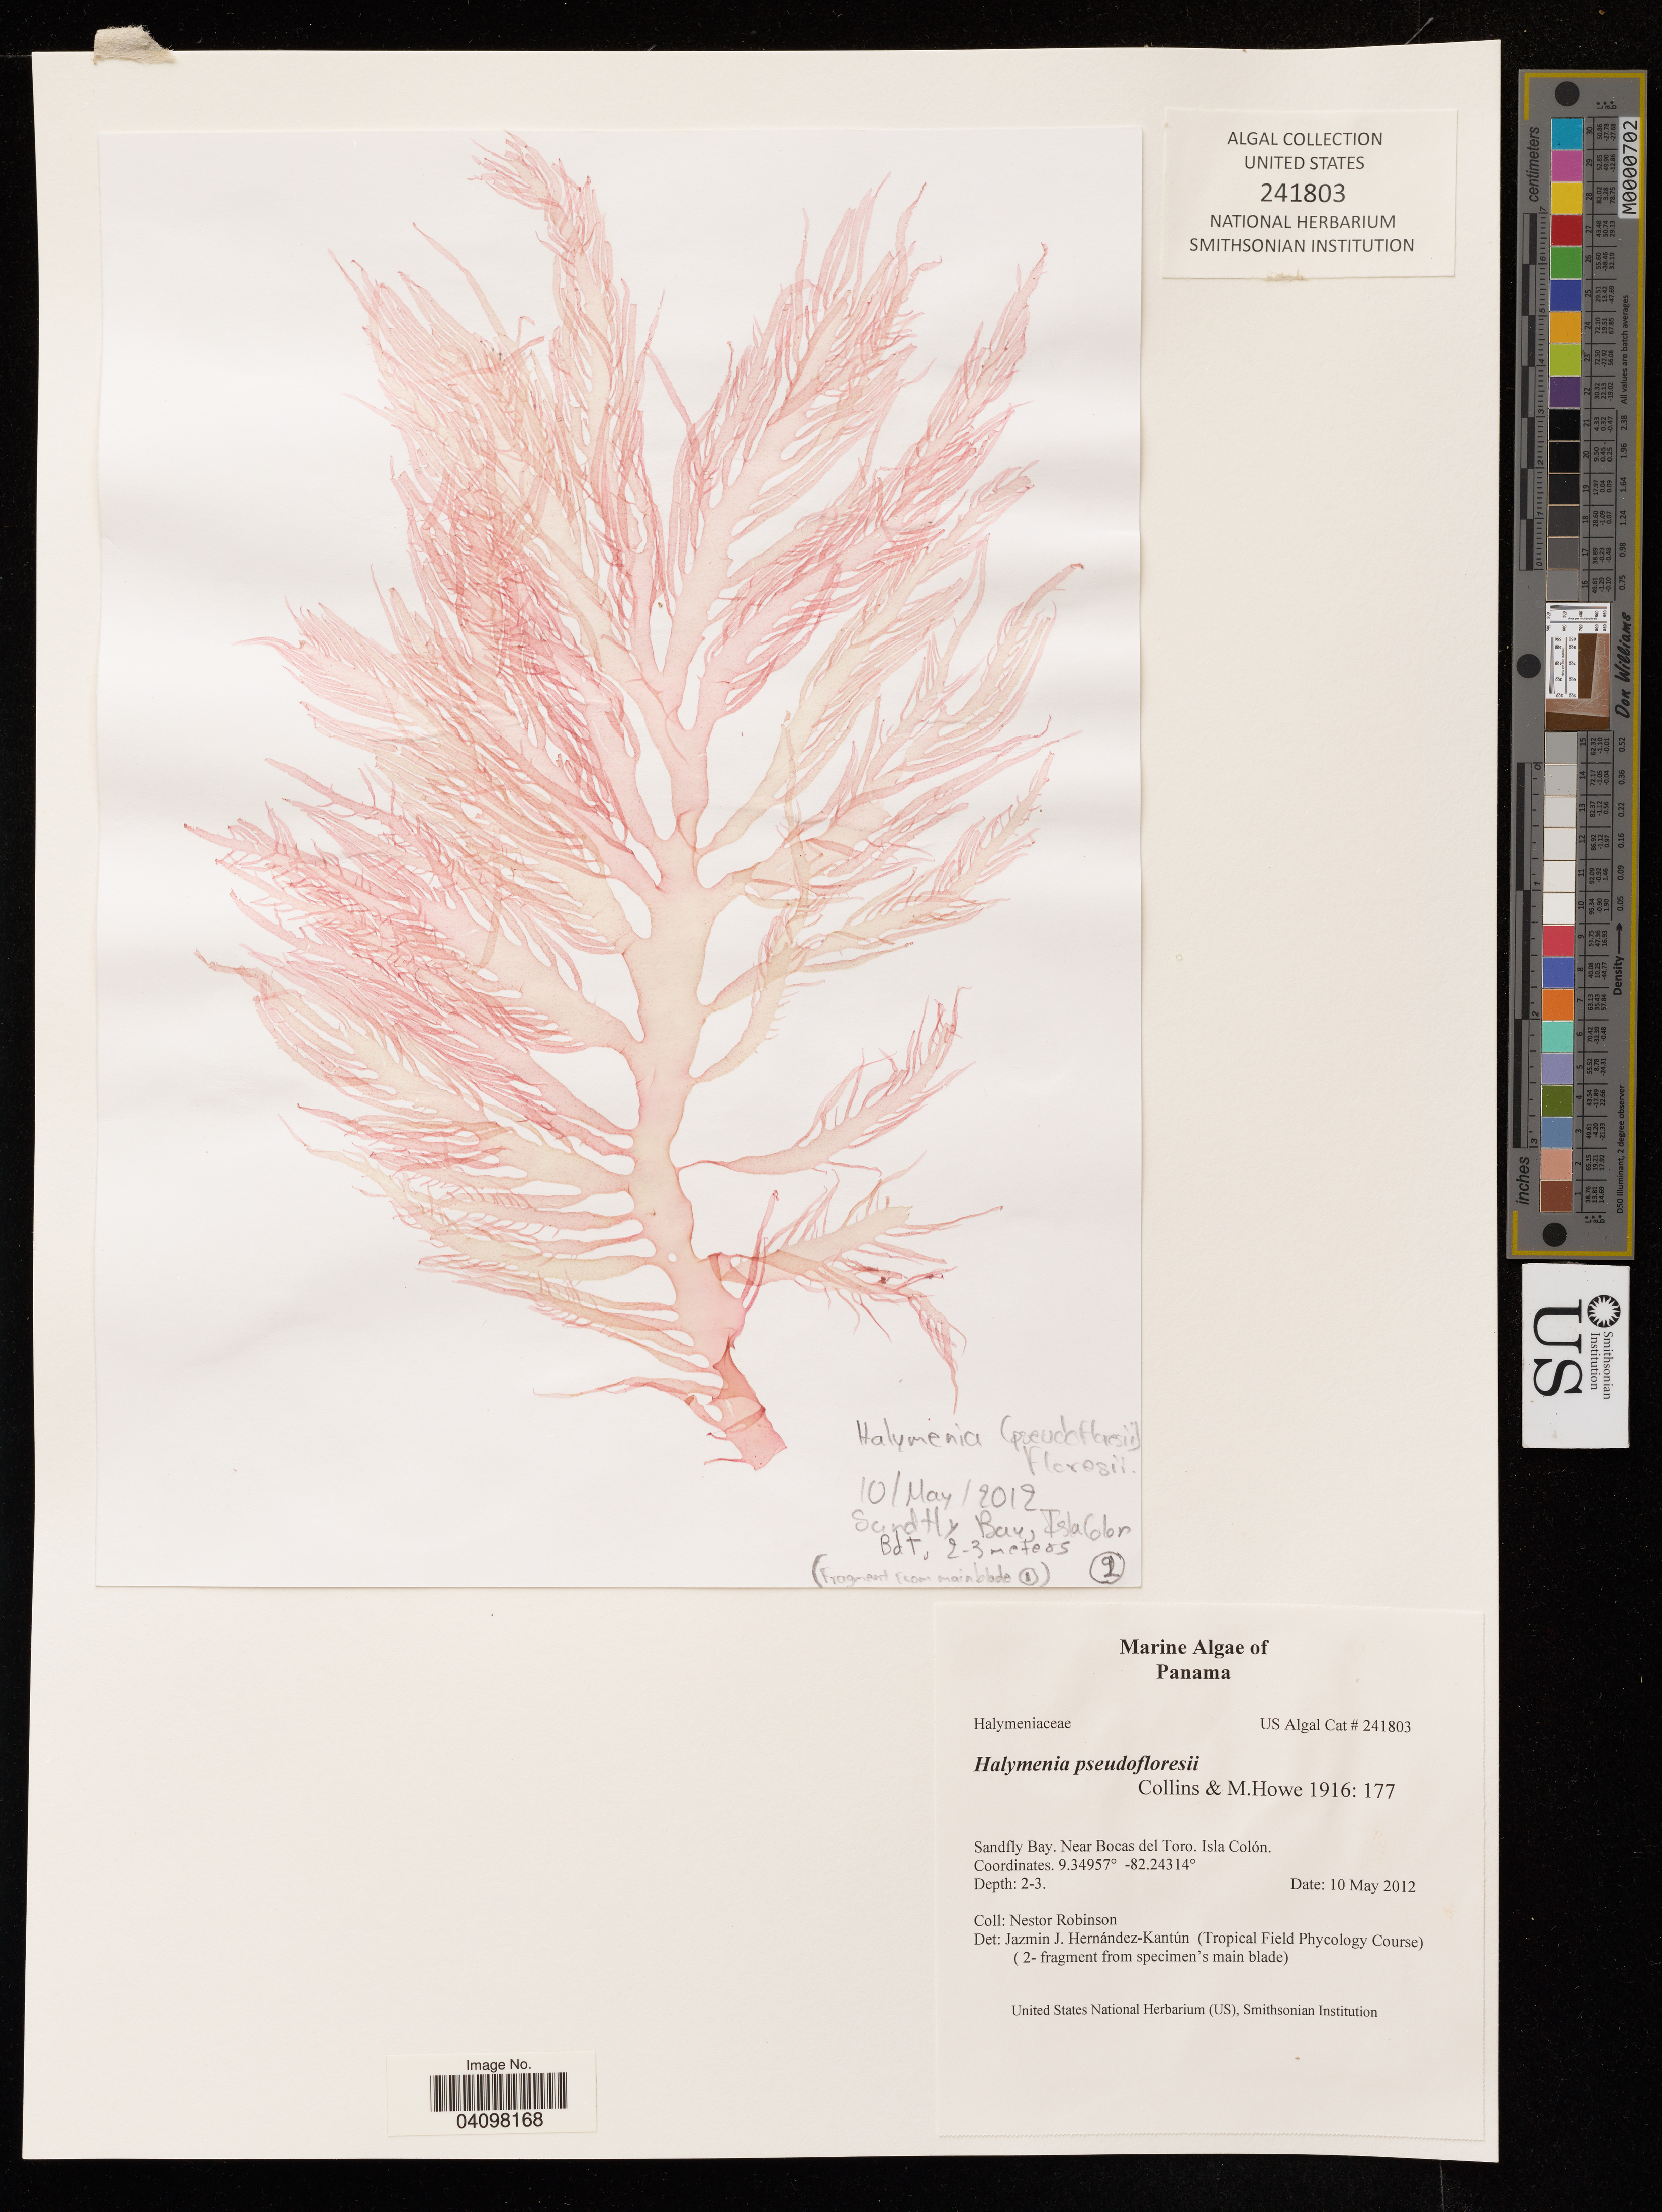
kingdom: Plantae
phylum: Rhodophyta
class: Florideophyceae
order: Halymeniales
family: Halymeniaceae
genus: Halymenia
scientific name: Halymenia pseudofloresia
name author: Collins & M. Howe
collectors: N. Robinson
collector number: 241803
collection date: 2012-05-10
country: Panama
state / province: Bocas del Toro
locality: Sandfly Bay, Near Bocas del Toro, Isla Colón.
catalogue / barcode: US 241803